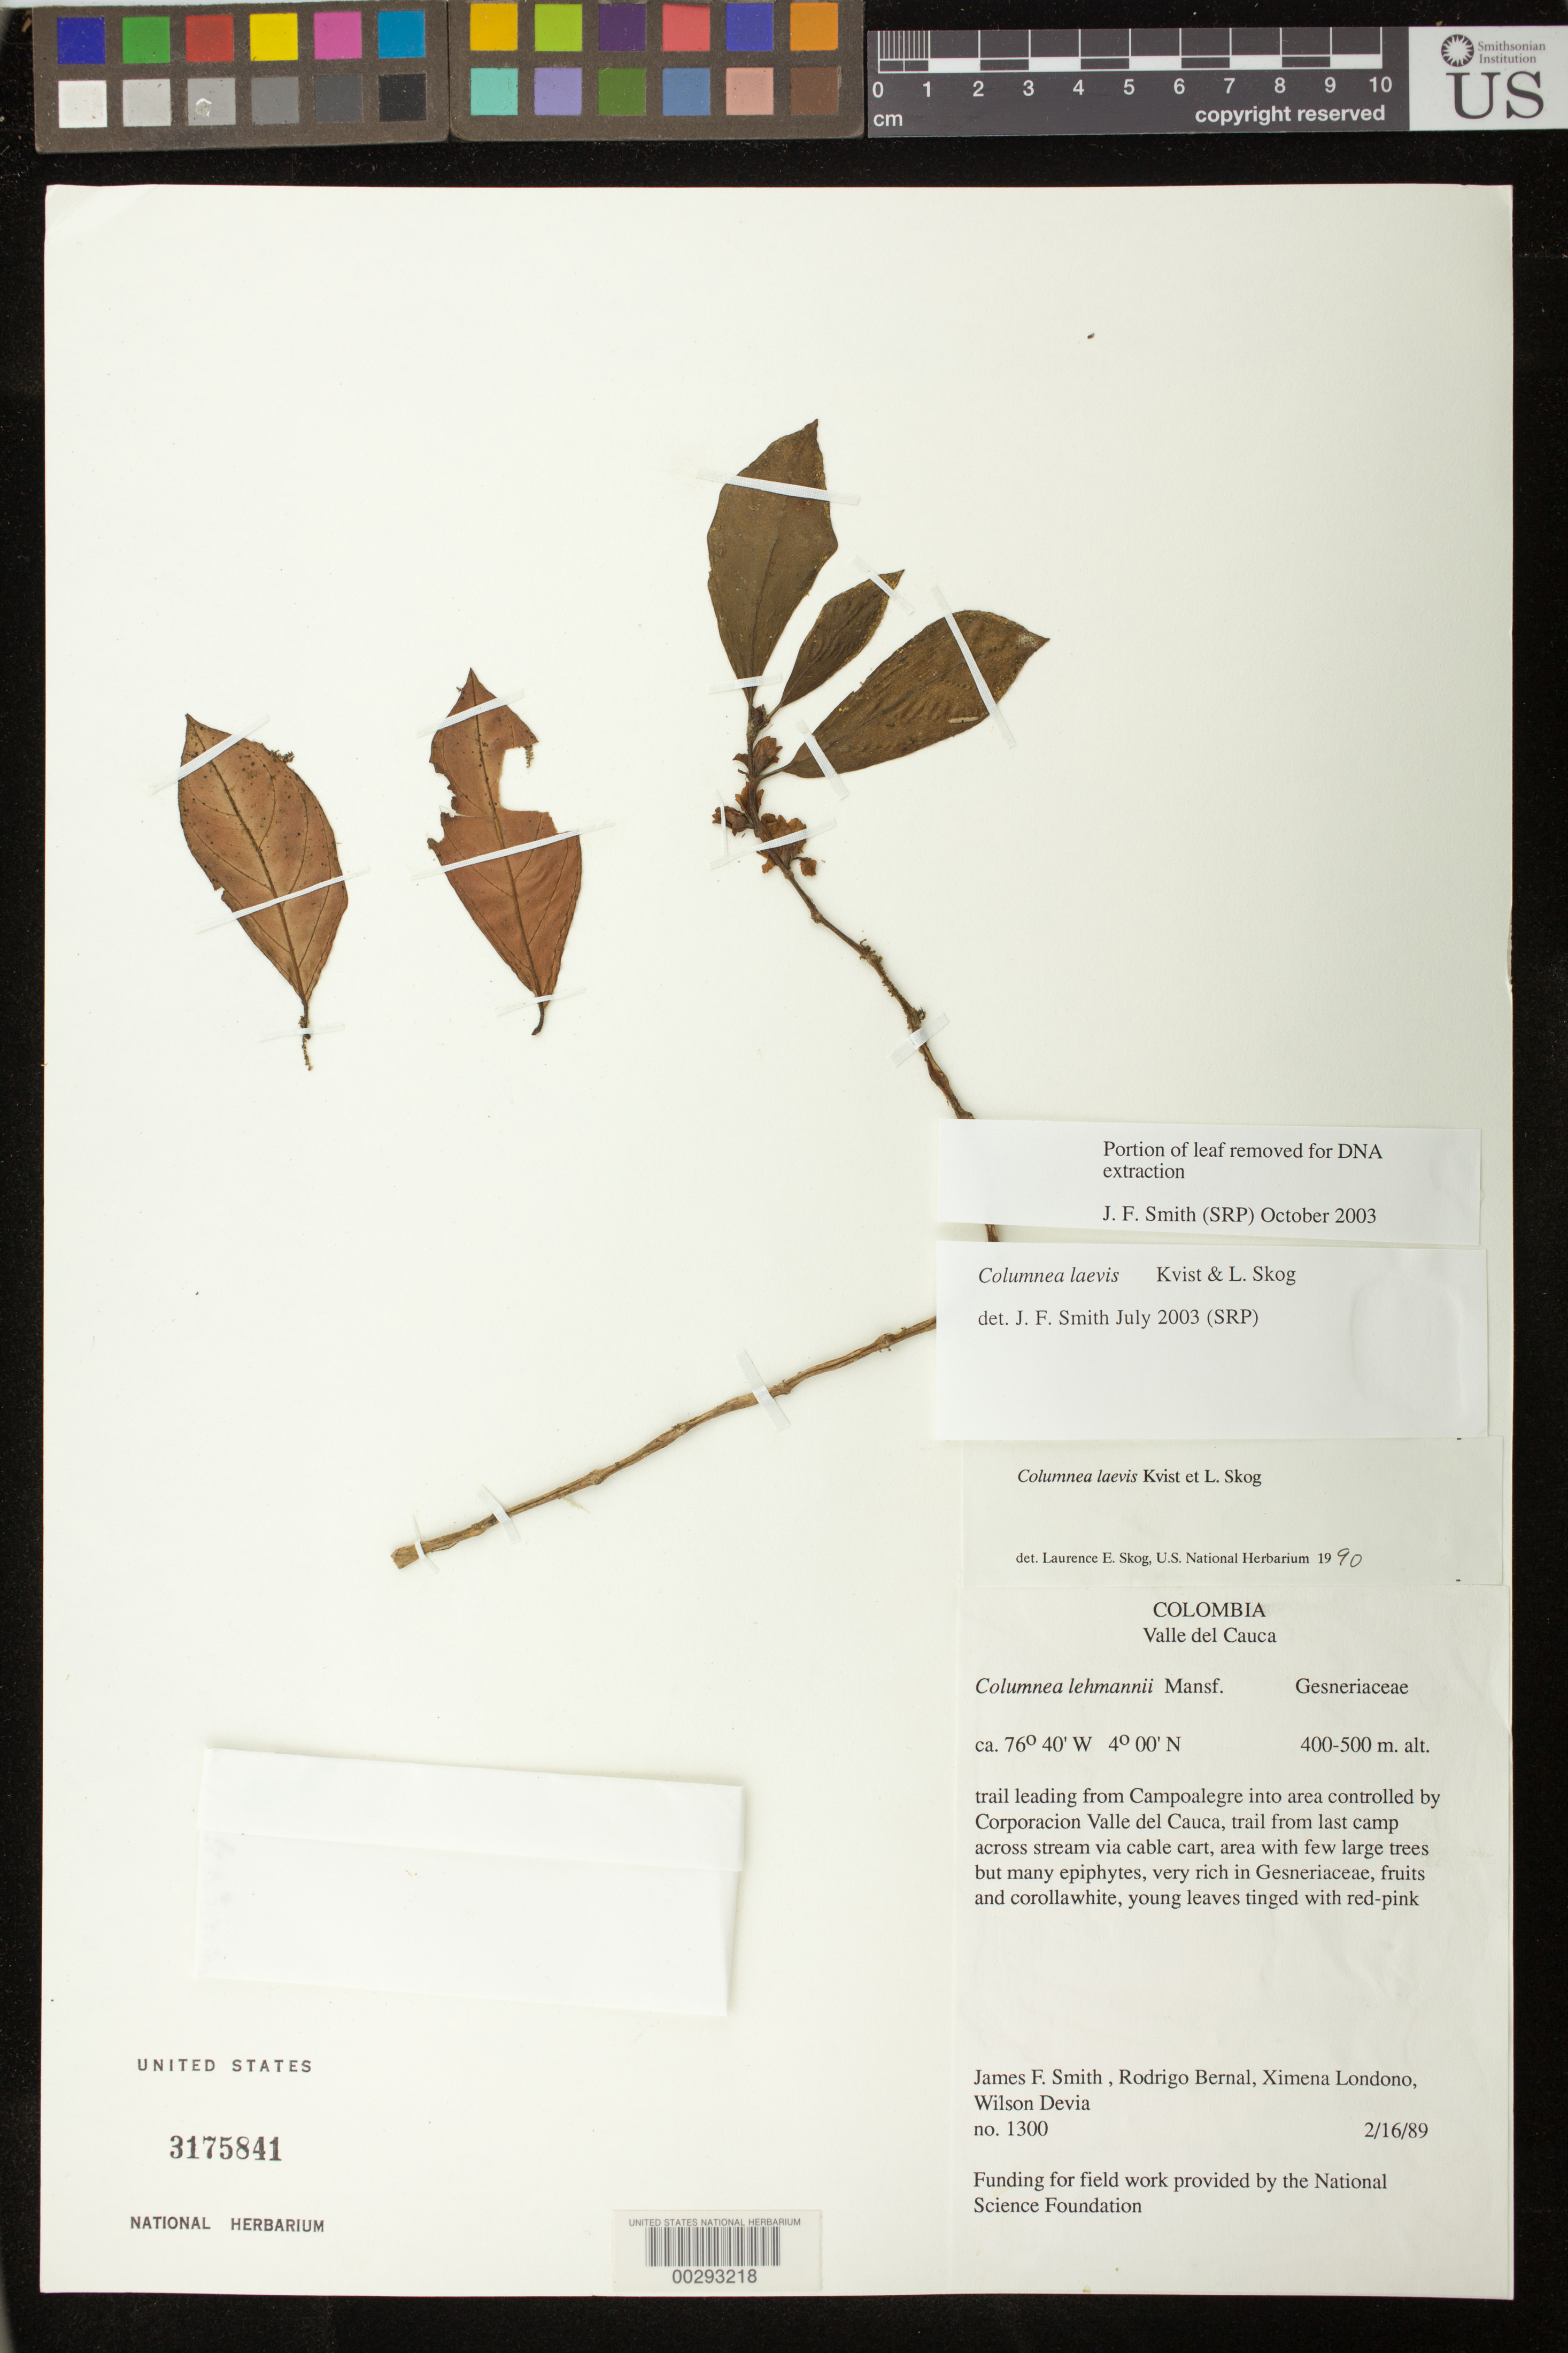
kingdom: Plantae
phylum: Tracheophyta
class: Magnoliopsida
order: Lamiales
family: Gesneriaceae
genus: Columnea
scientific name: Columnea laevis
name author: L.P. Kvist & L.E. Skog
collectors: J. Smith, R. Bernal, X. Londoño & W. Devia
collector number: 1300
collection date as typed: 16 Feb 1989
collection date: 1989-02-16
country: Colombia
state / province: Valle del Cauca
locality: From Campoalegre in area of Corporacion Valle del Cauca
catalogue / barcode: US 3175841